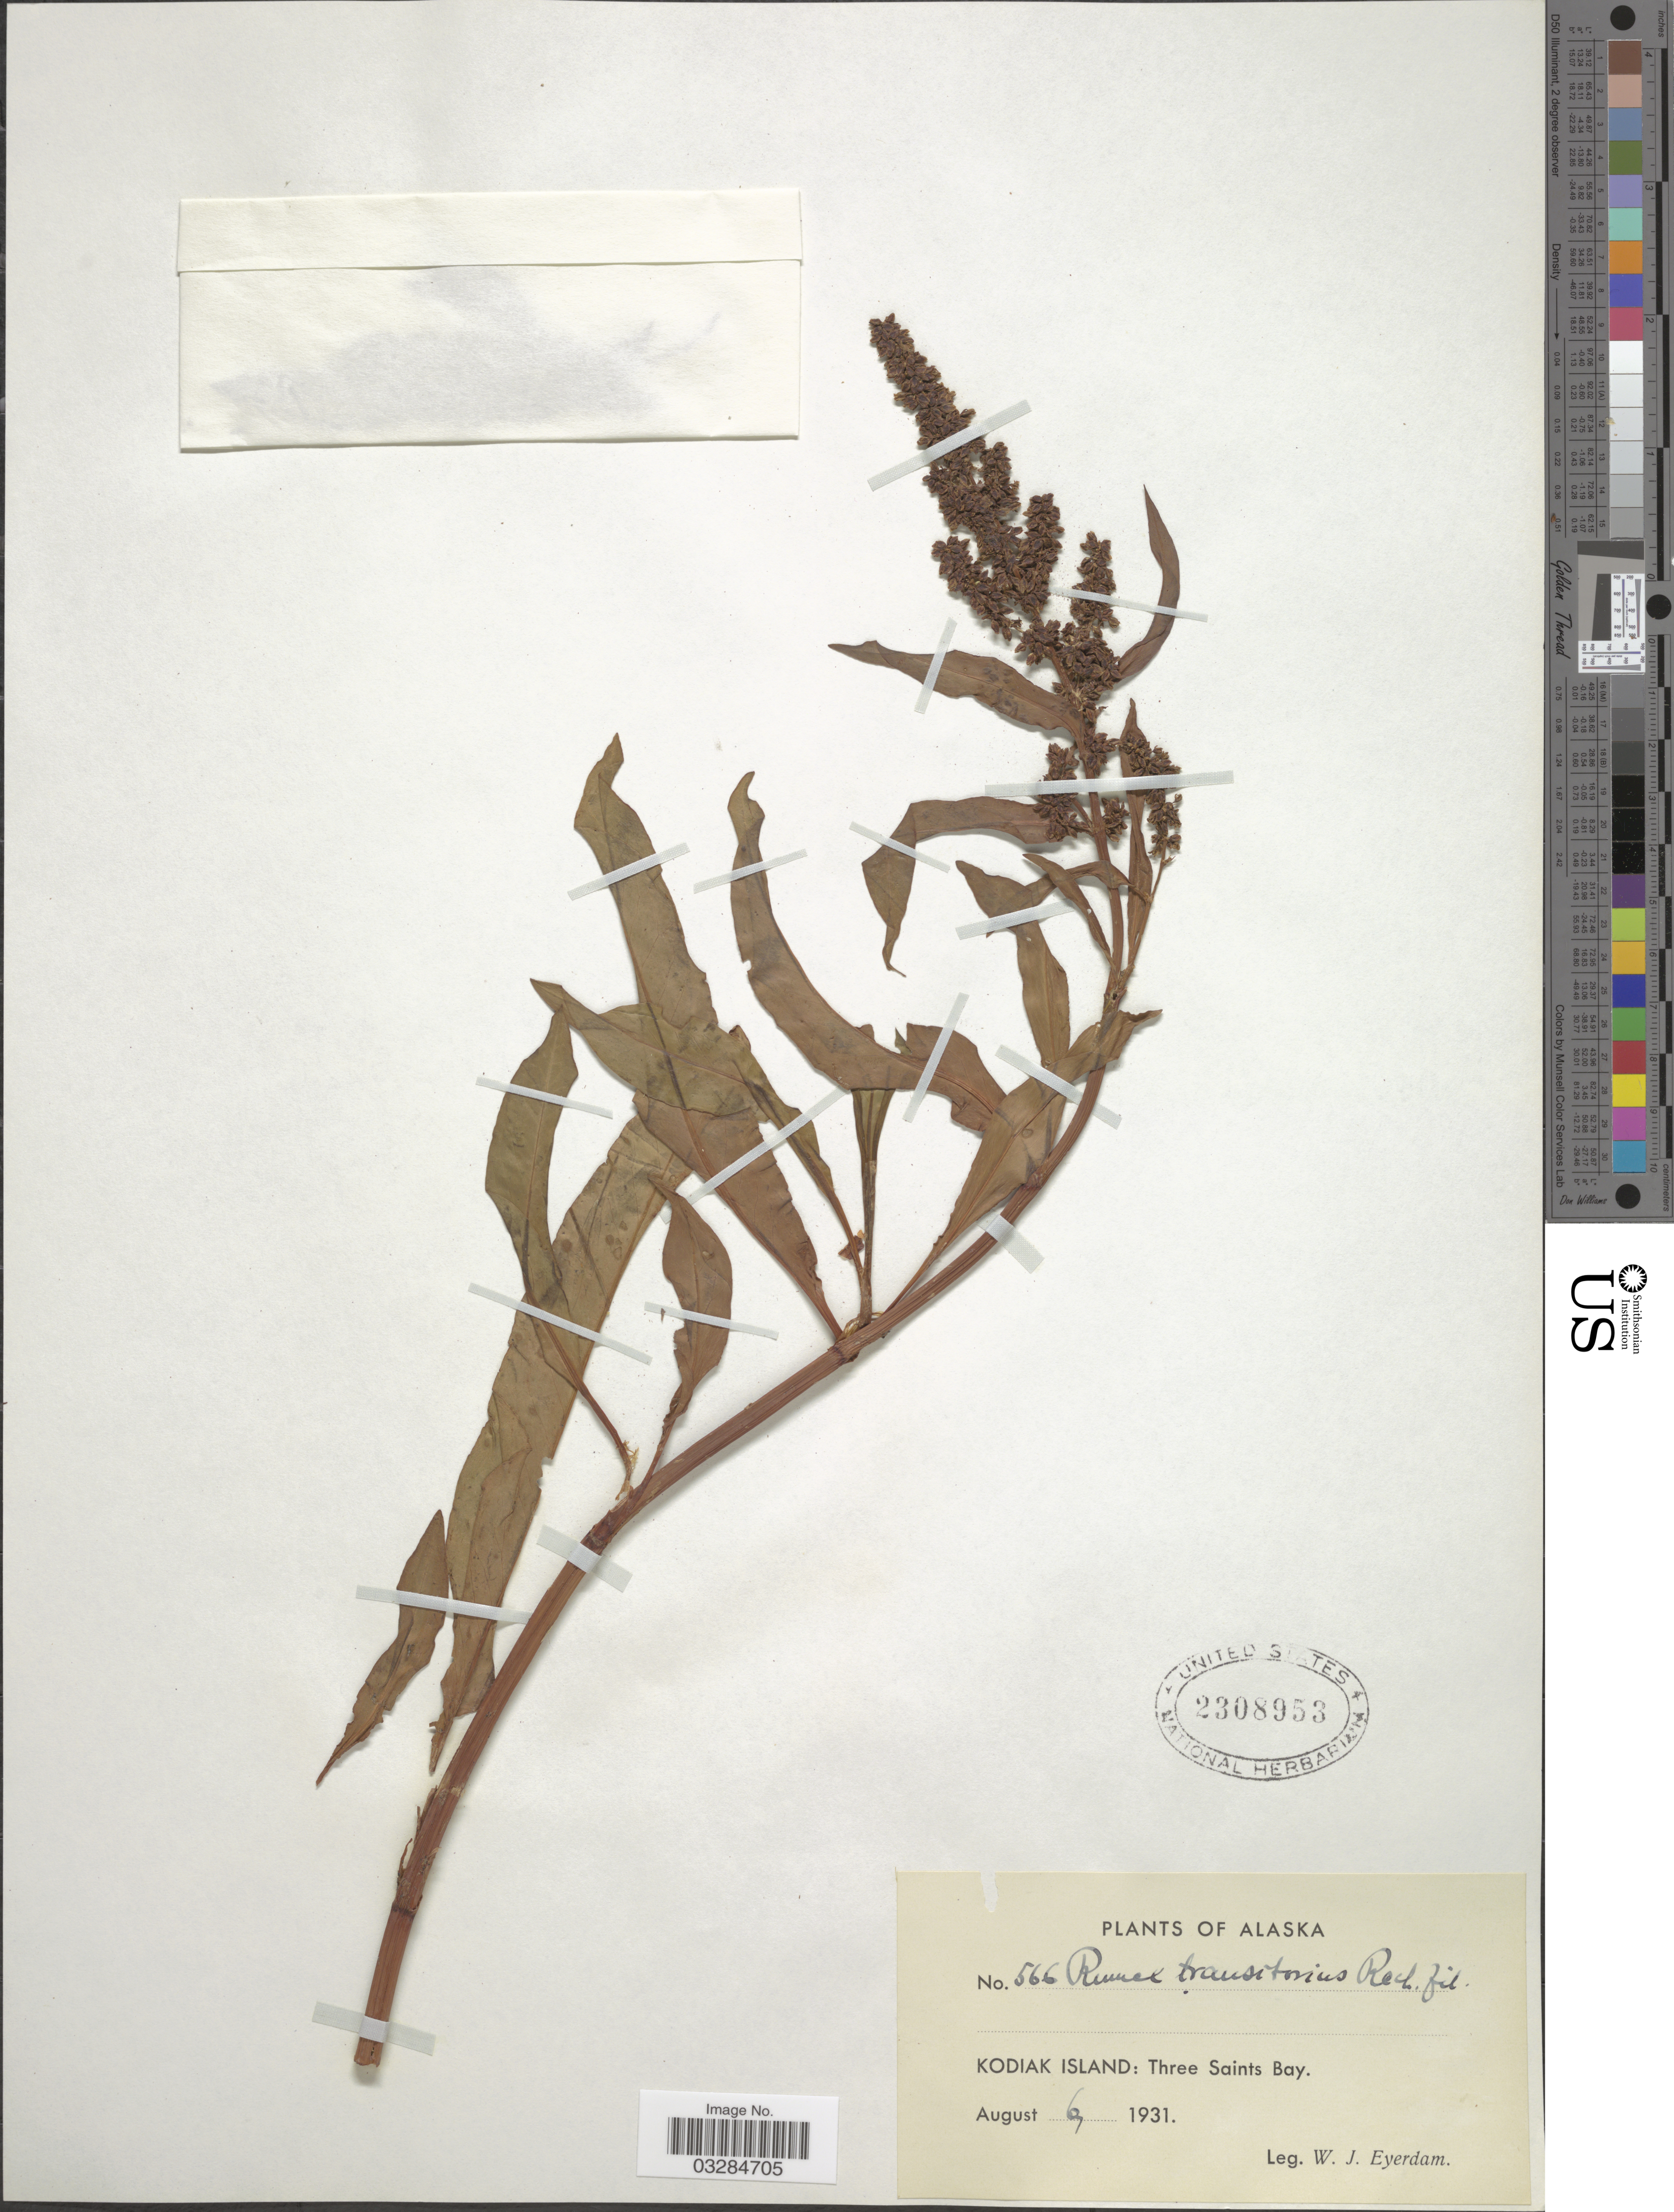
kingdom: Plantae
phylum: Tracheophyta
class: Magnoliopsida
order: Caryophyllales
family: Polygonaceae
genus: Rumex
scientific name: Rumex transitorius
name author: Rech. f.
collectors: W. J. Eyerdam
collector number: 566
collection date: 1931-08-06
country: United States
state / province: Alaska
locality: Kodiak Island: Three Saints Bay.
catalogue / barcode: US 2308953